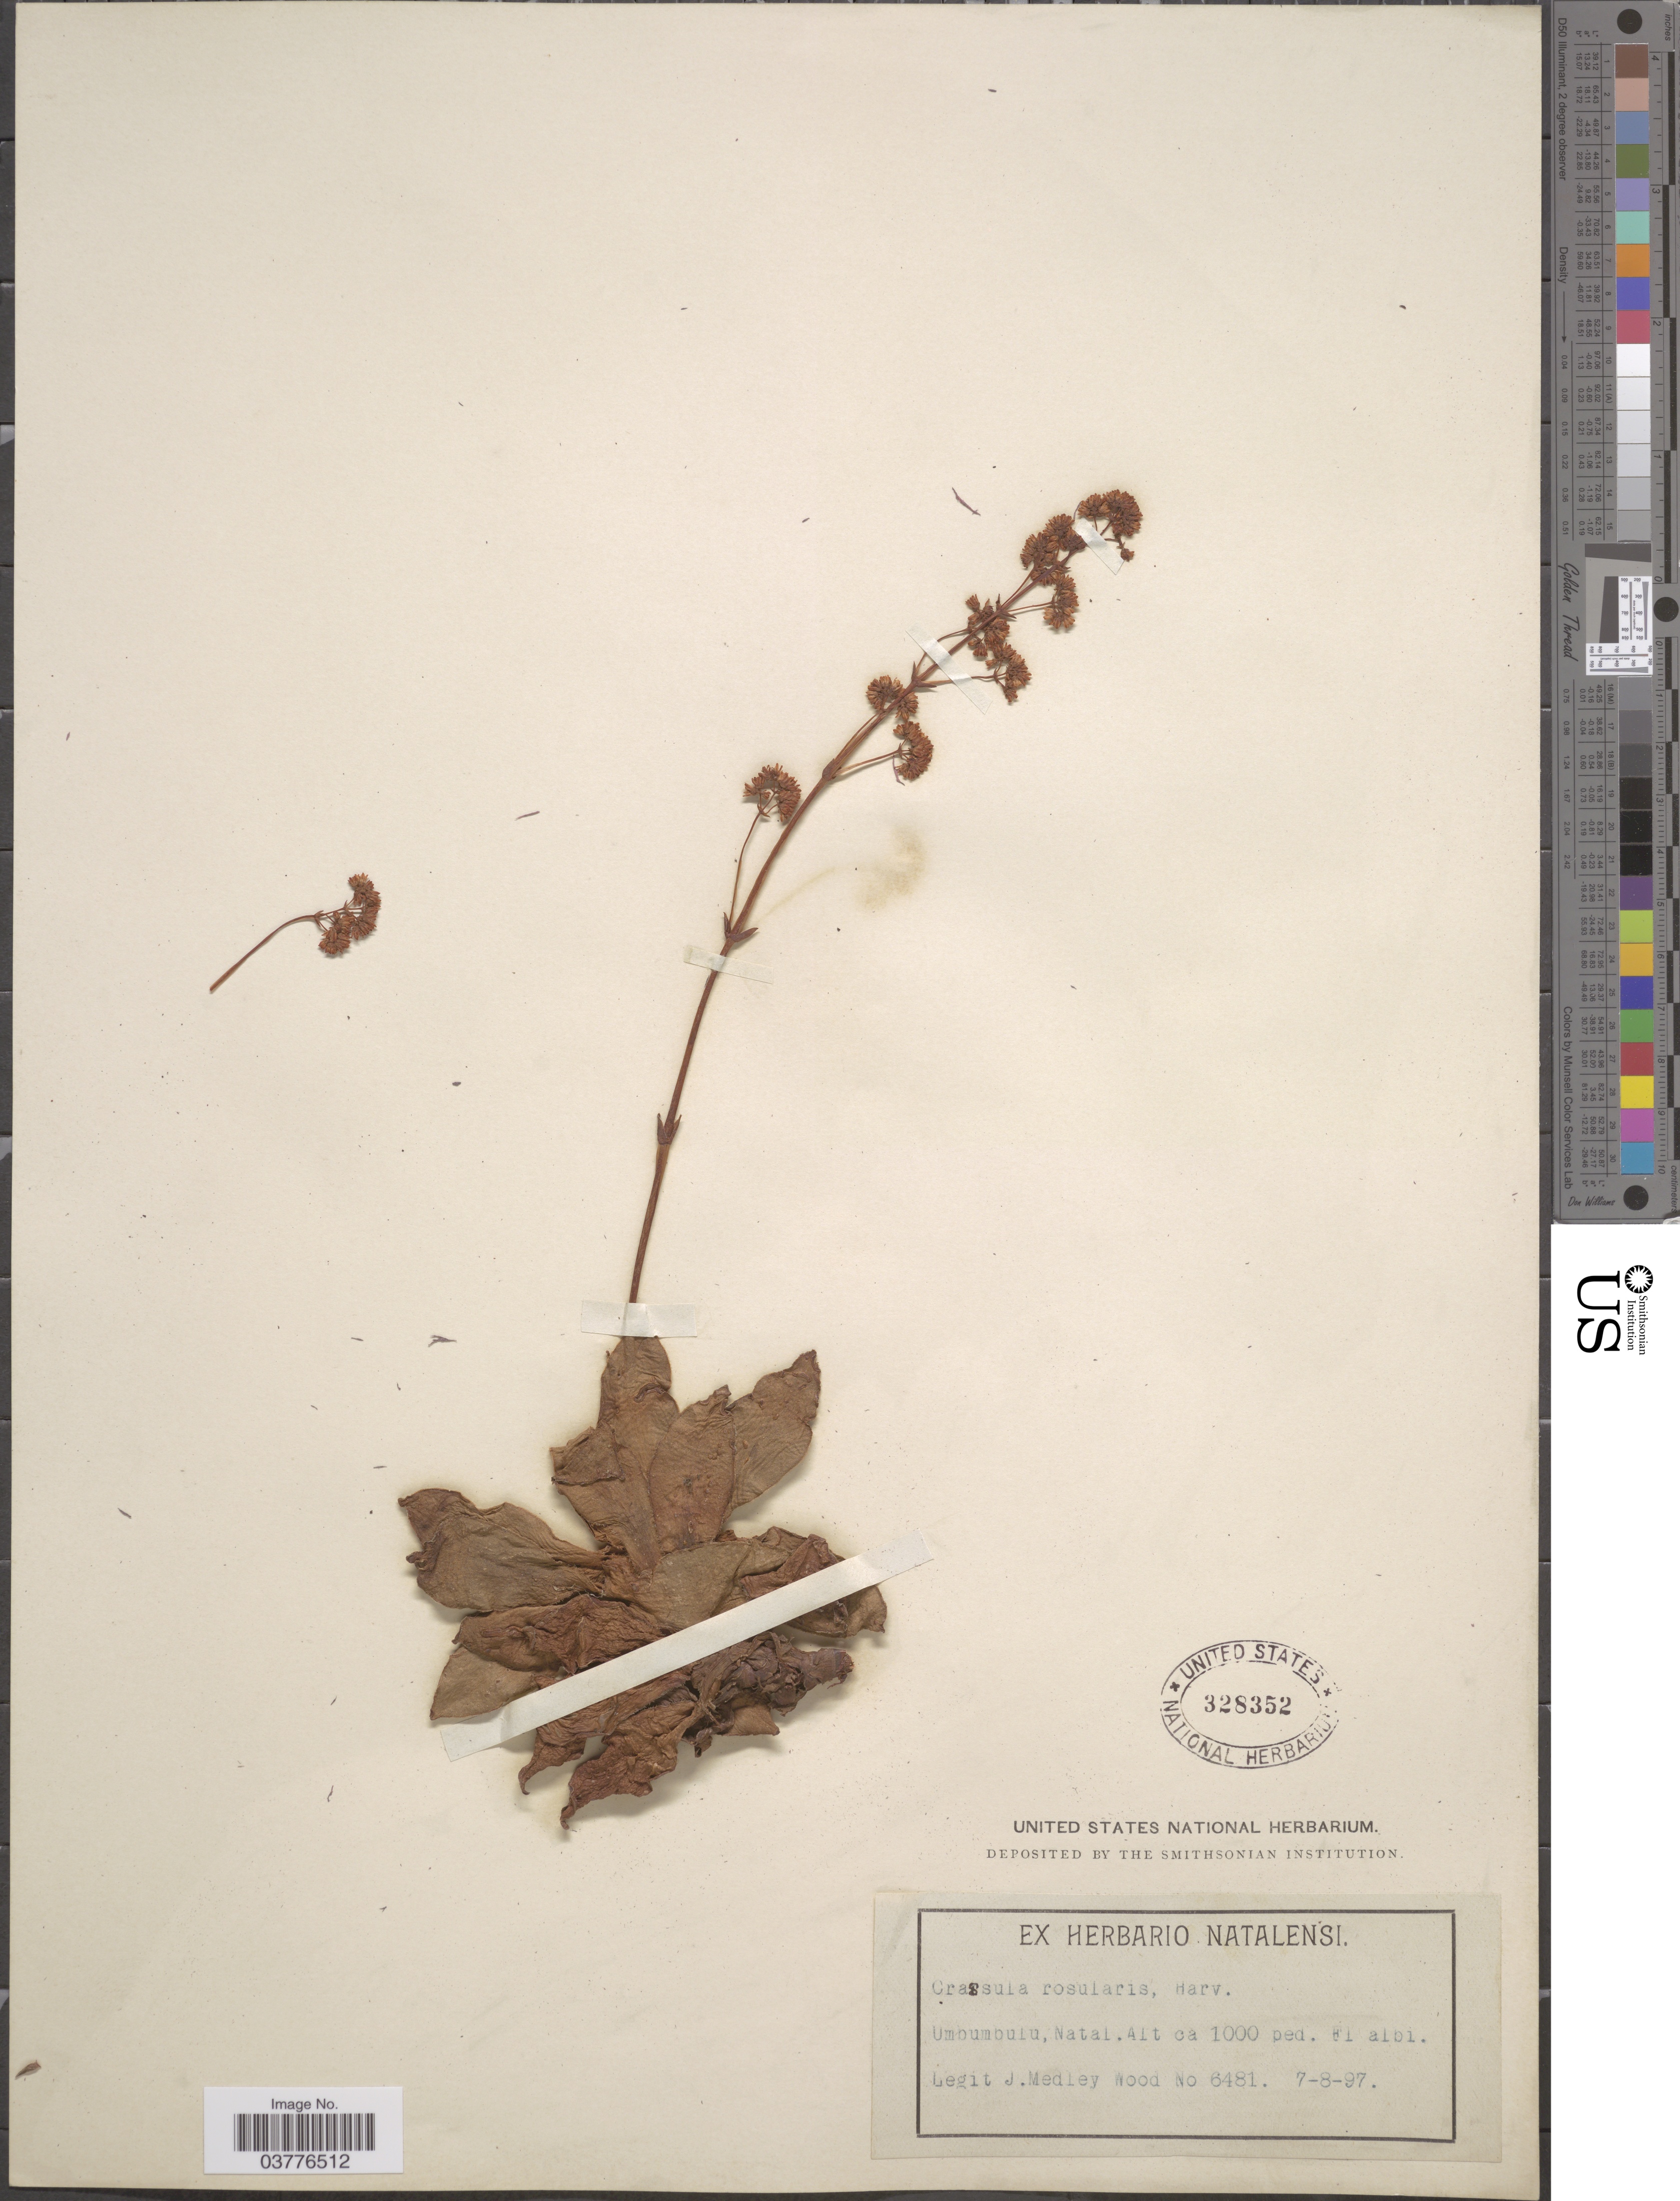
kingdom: Plantae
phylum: Tracheophyta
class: Magnoliopsida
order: Saxifragales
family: Crassulaceae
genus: Crassula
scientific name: Crassula orbicularis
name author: L.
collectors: J. Medley Wood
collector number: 6481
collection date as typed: Transcribed d/m/y: 7/8/97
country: South Africa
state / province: KwaZulu-Natal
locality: Umbumbulu, Natal.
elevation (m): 305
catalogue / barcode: US 328352